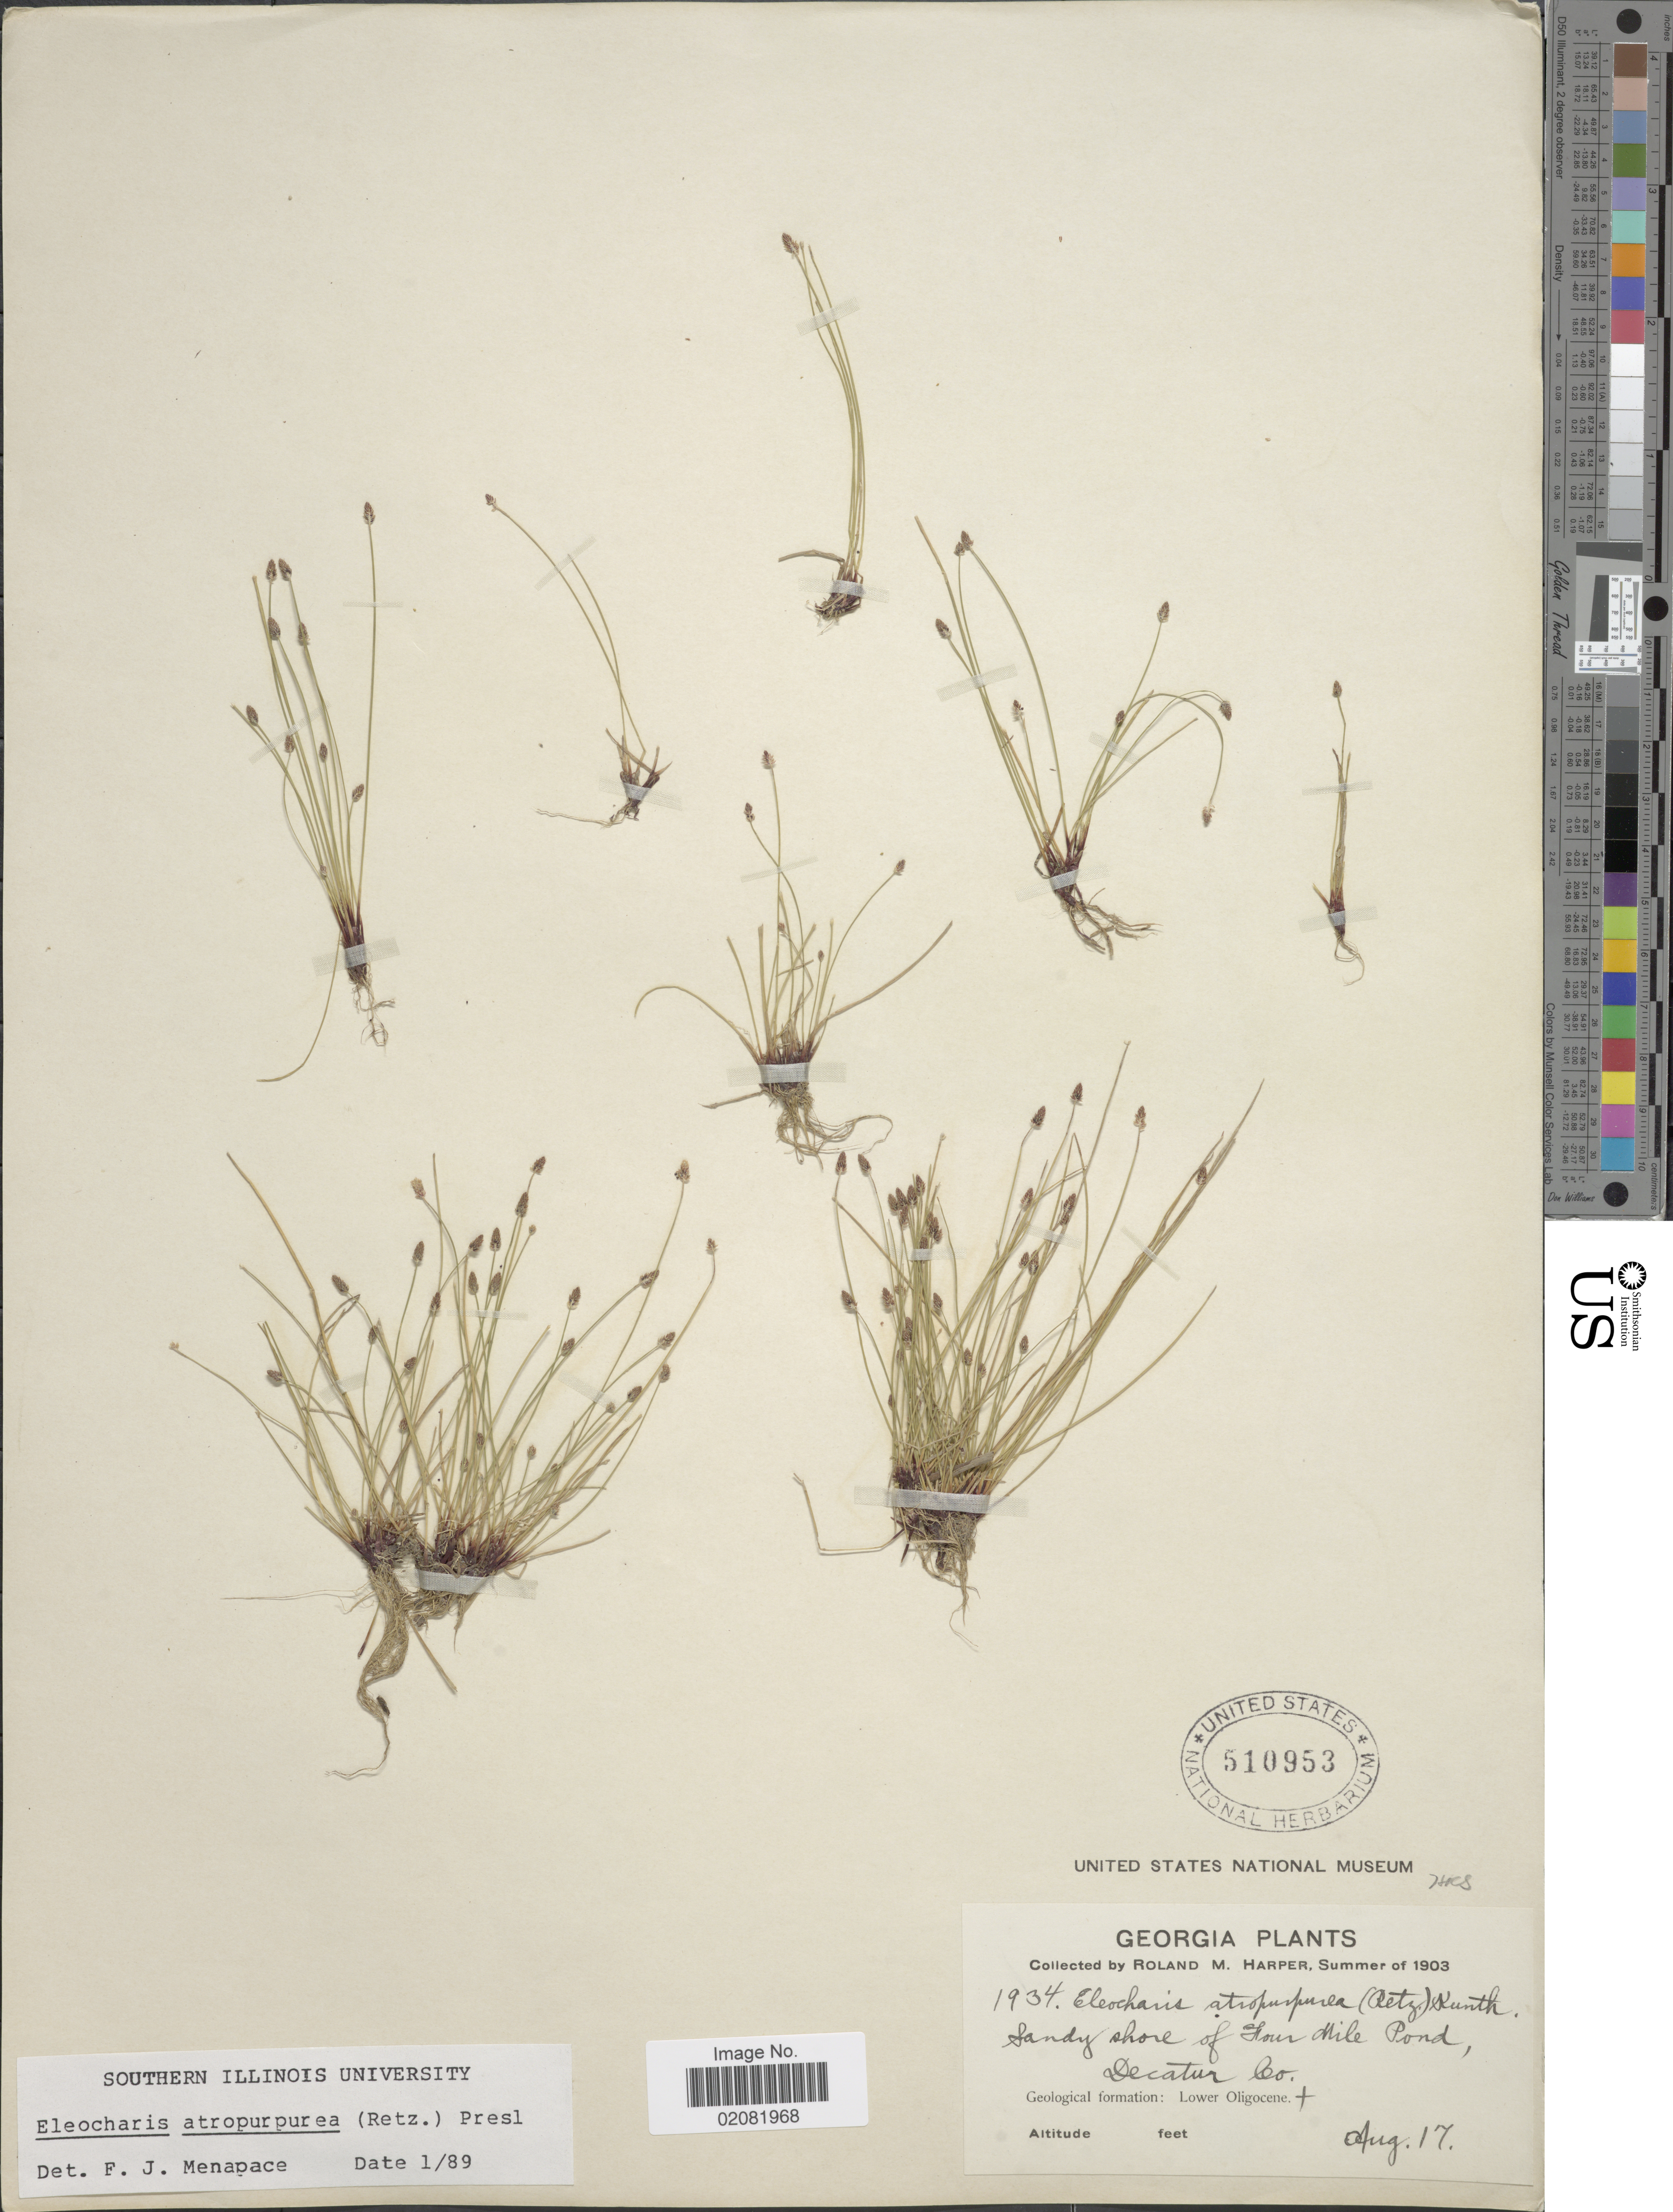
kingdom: Plantae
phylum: Tracheophyta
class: Liliopsida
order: Poales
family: Cyperaceae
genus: Eleocharis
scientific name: Eleocharis atropurpurea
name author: (Retz.) J. Presl & C. Presl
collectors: R. M. Harper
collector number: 1934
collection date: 1903-08-17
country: United States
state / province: Georgia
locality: Sandy shore of Four Mile Pond, Decatur Co. Lower Oligocene +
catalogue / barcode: US 510953